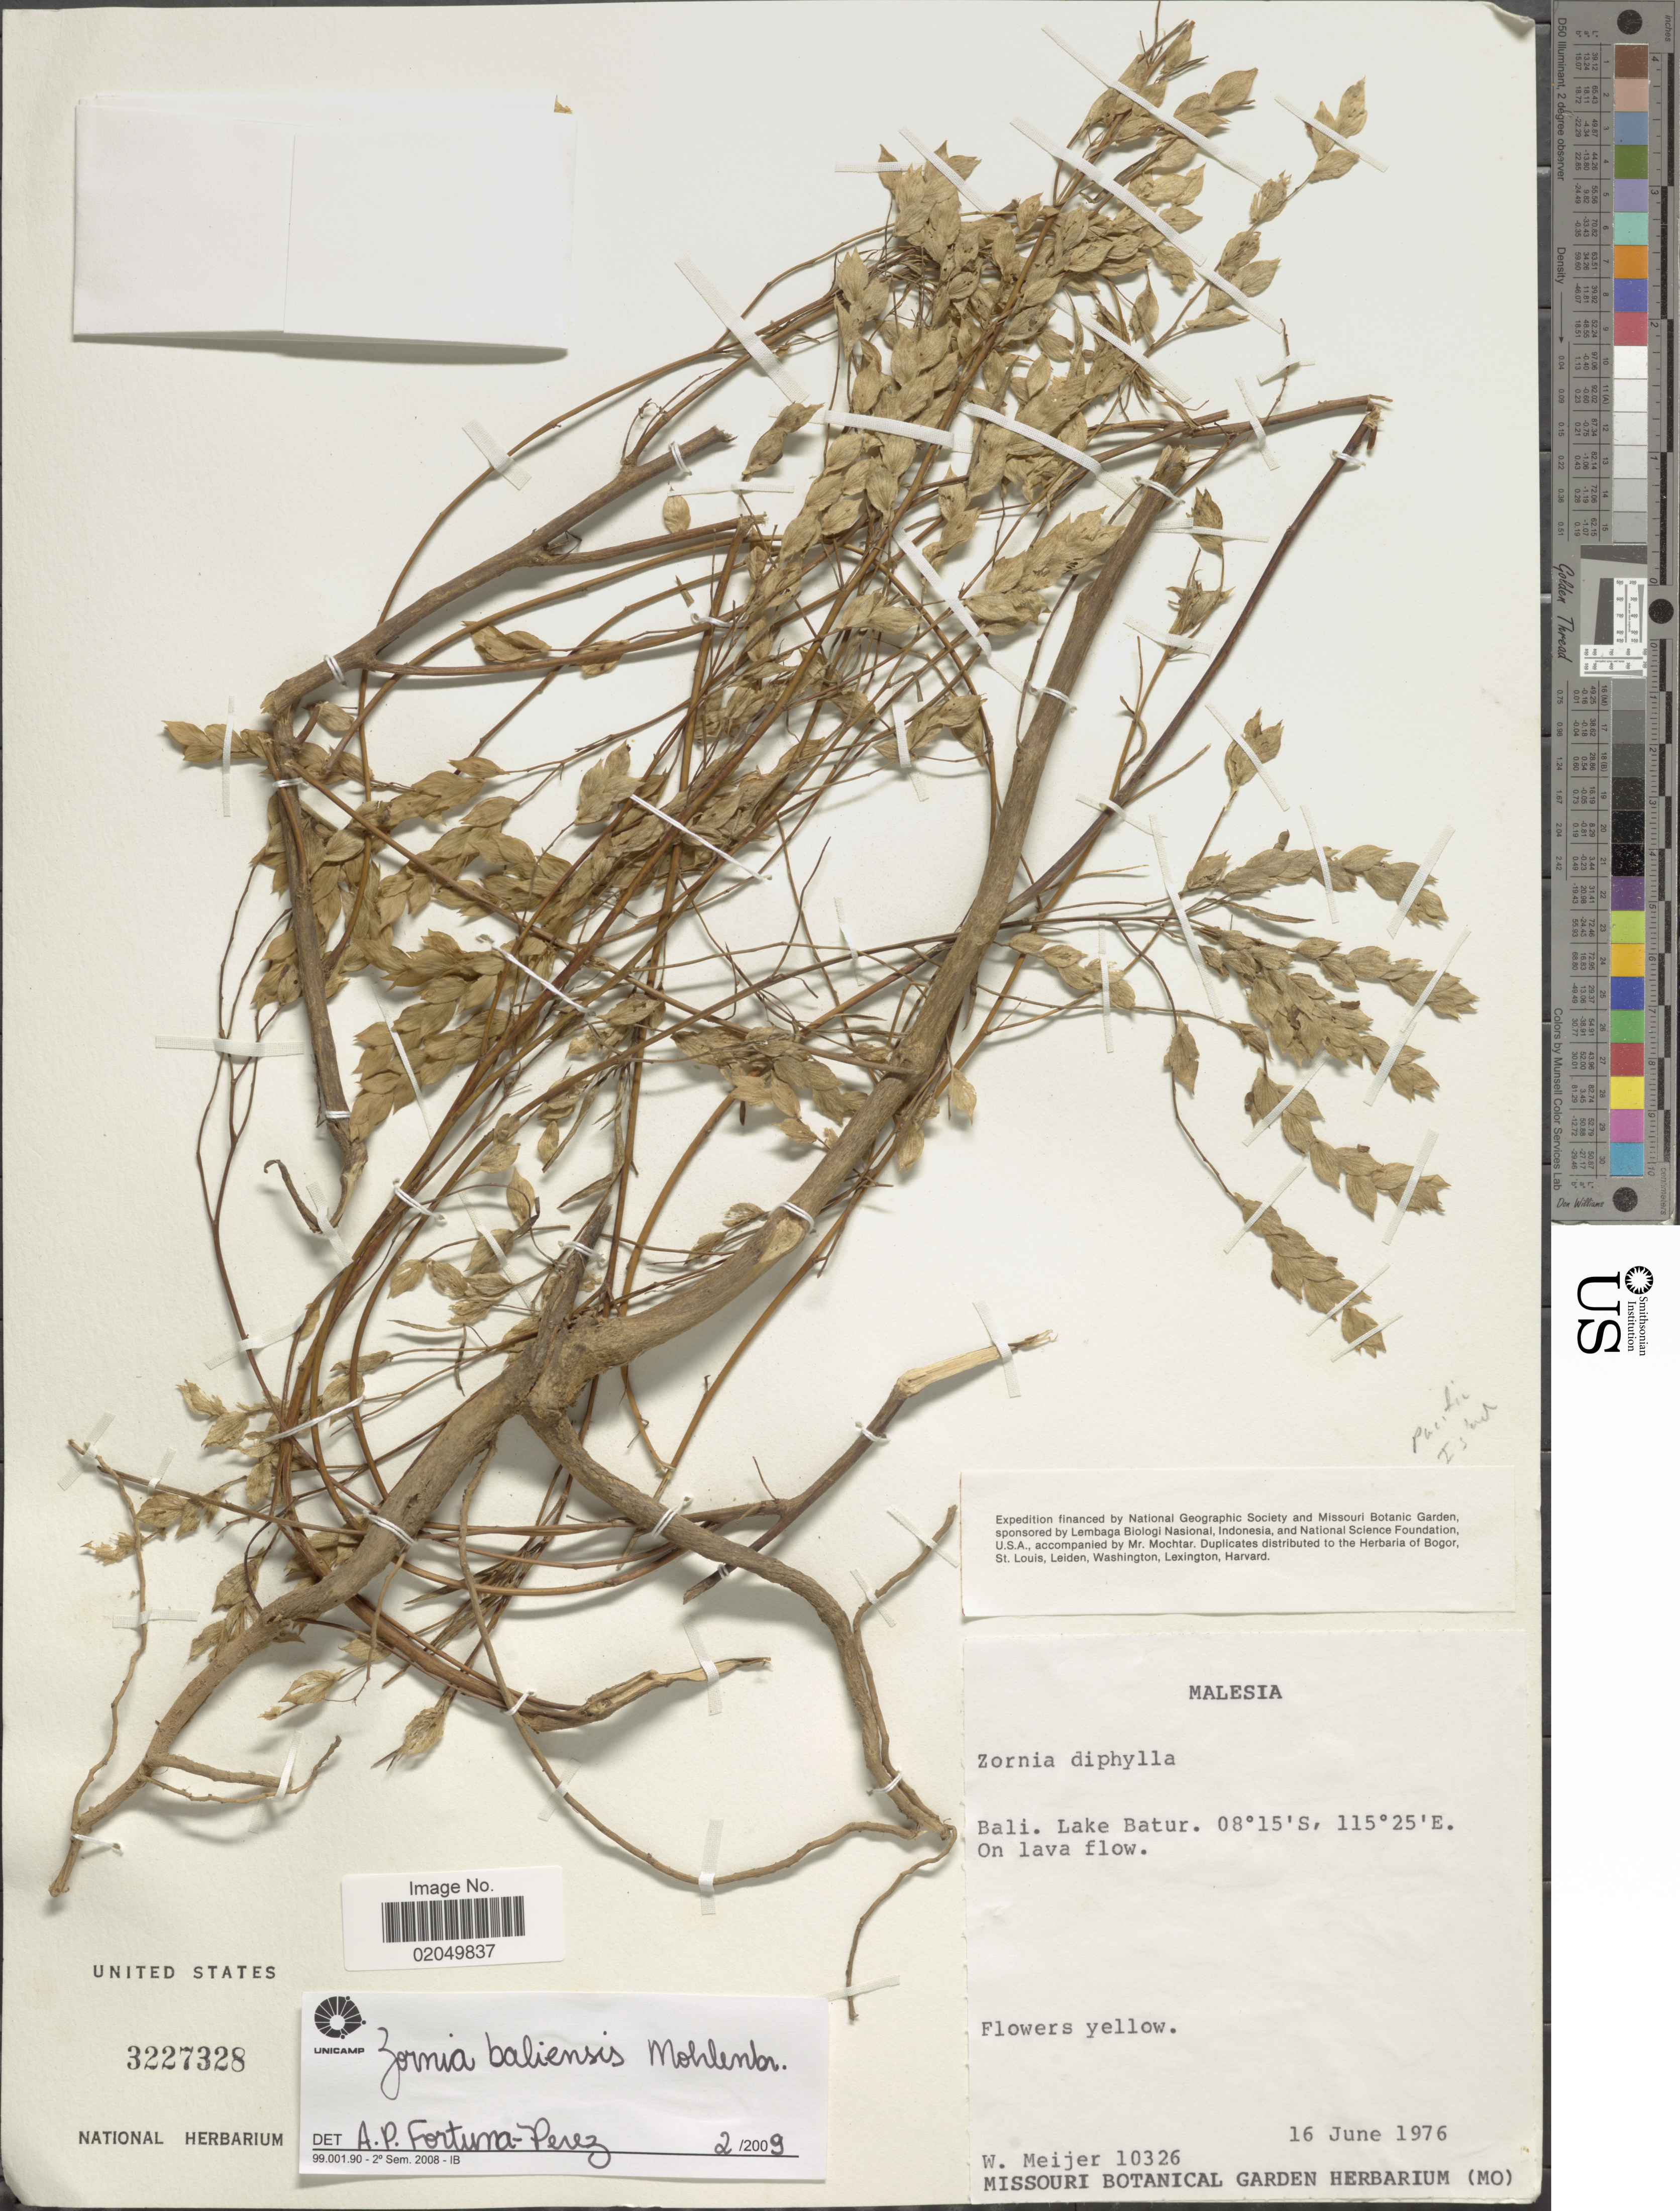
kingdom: Plantae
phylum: Tracheophyta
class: Magnoliopsida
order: Fabales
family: Fabaceae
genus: Zornia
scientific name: Zornia baliensis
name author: Mohlenbr.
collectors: W. Meijer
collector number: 10326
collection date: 1976-06-16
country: Malaysia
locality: Bali, Lake Batur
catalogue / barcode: US 3227328